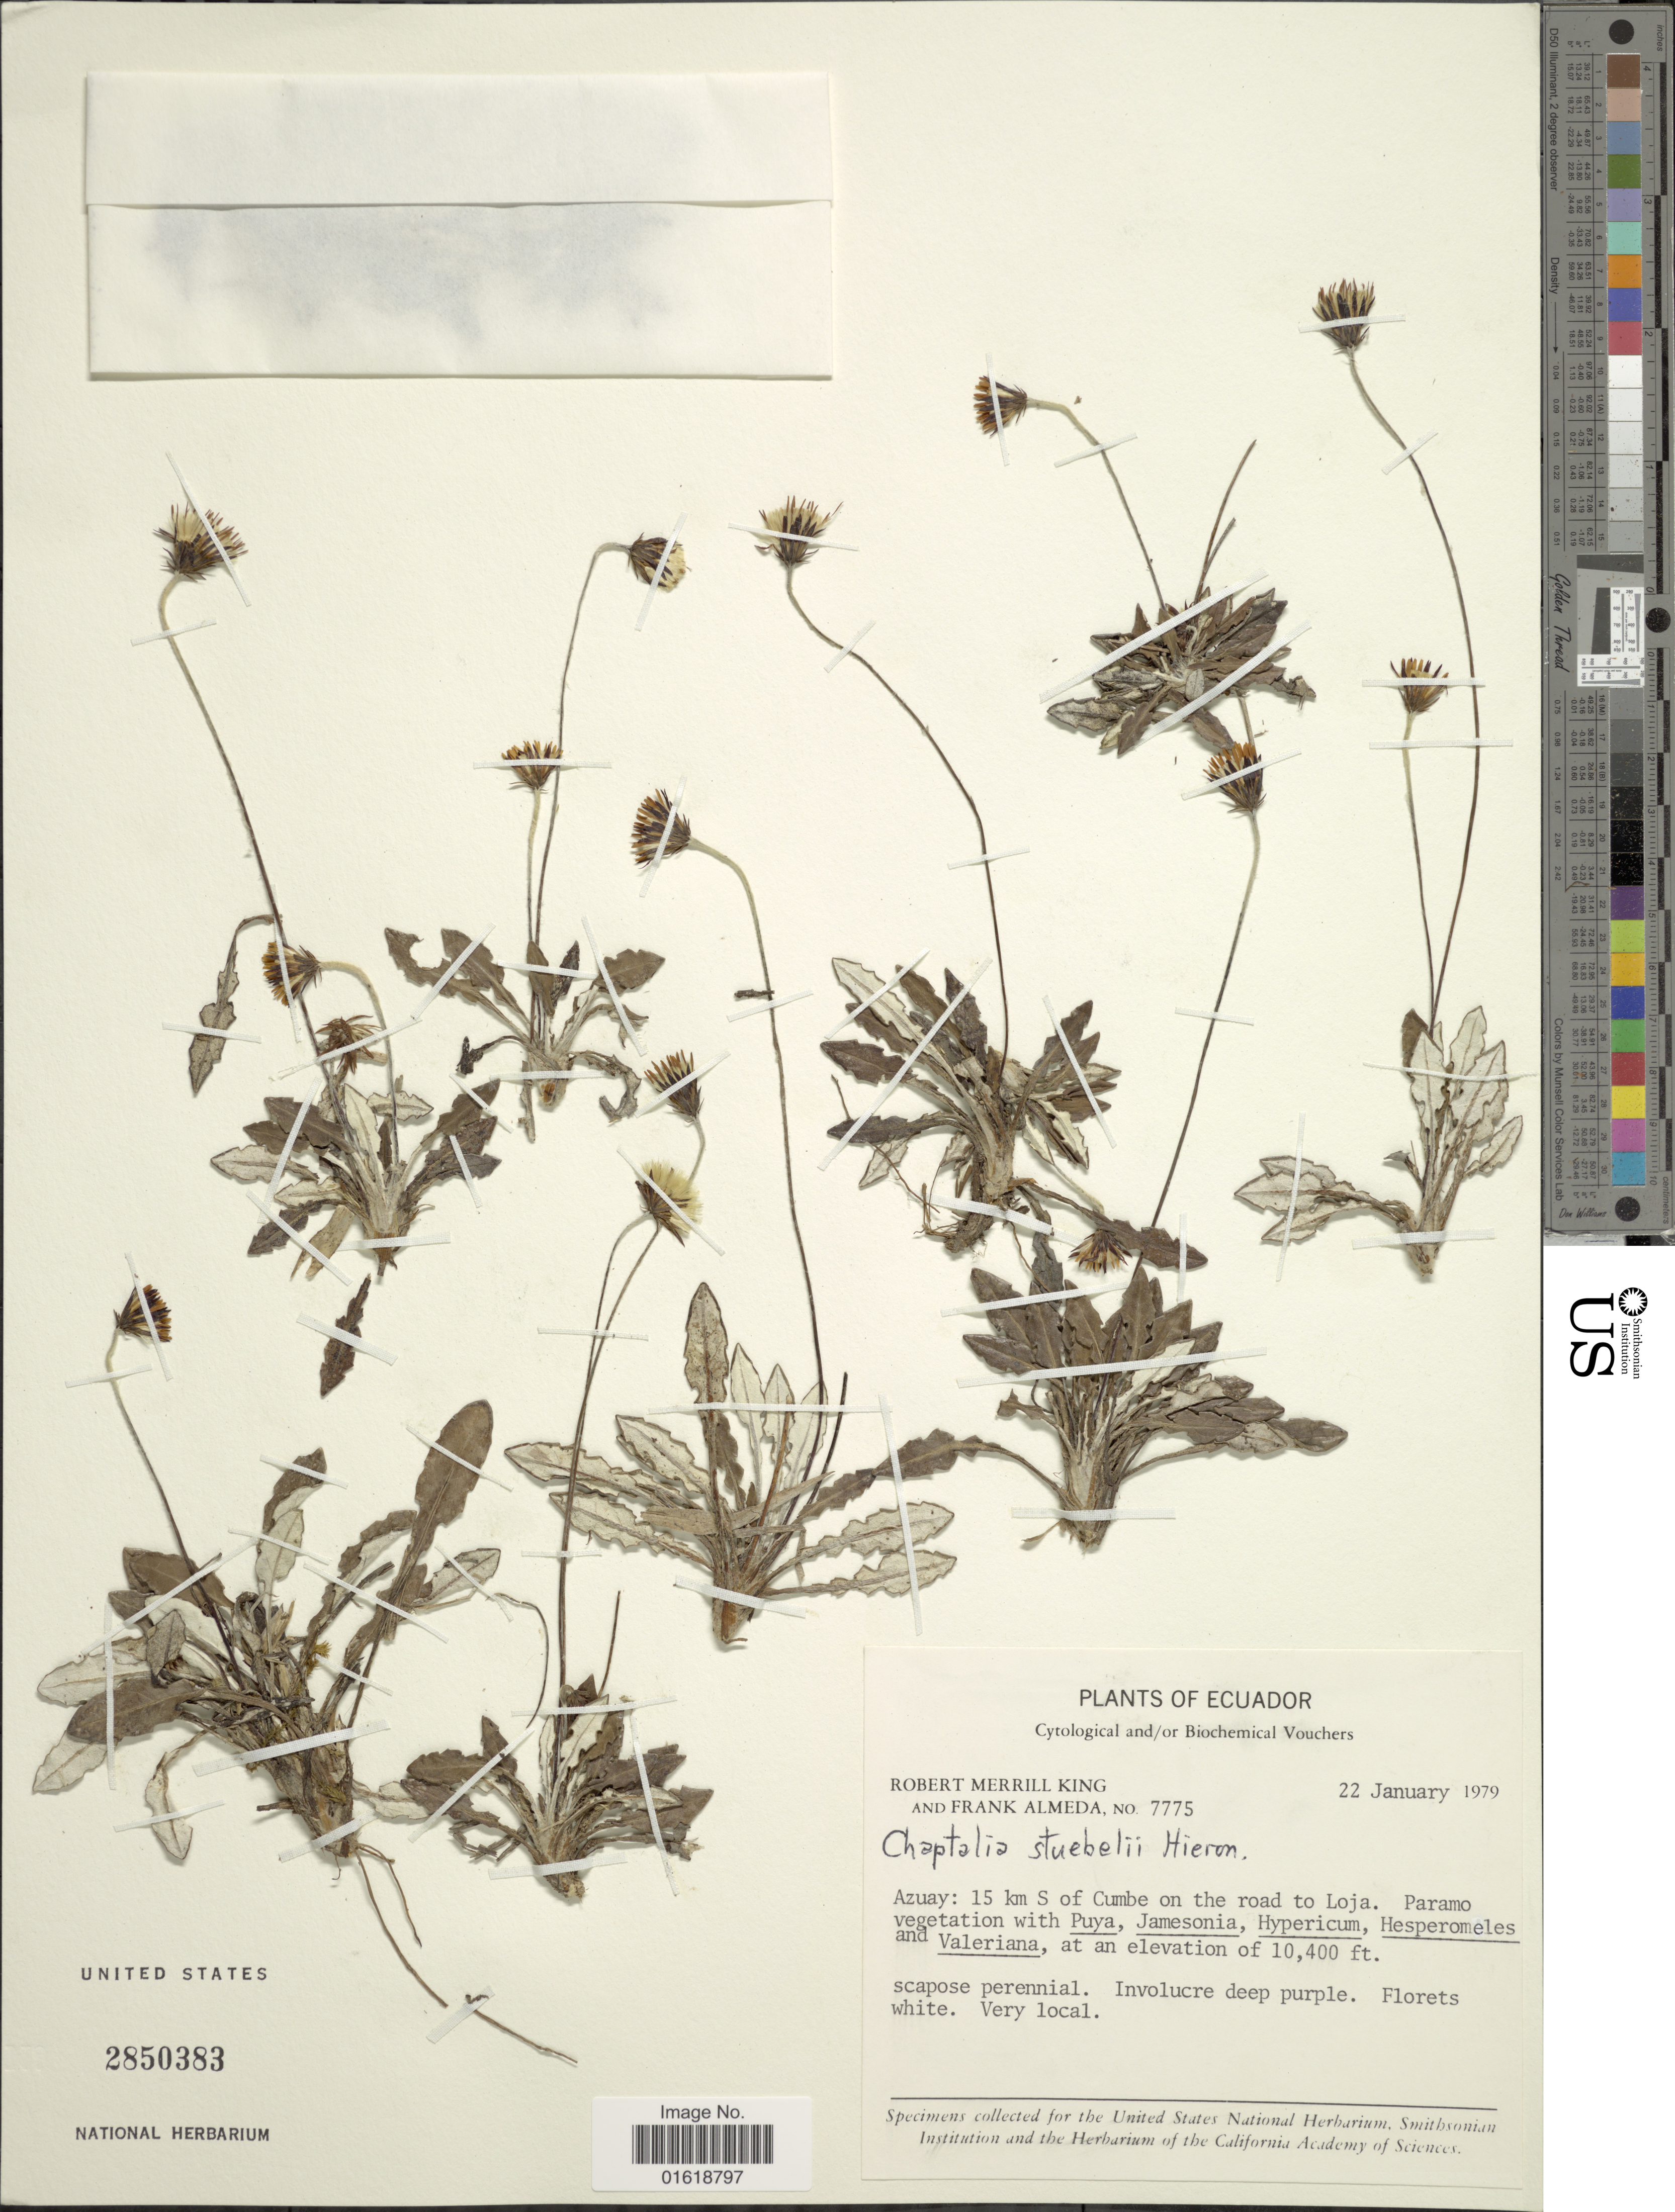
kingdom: Plantae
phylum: Tracheophyta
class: Magnoliopsida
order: Asterales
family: Asteraceae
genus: Chaptalia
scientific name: Chaptalia stuebelii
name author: Hieron.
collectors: R. M. King & F. Almeda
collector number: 7775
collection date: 1979-01-22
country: Ecuador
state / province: Azuay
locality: Azuay: 15 km S of Cumbe on the road to Loja.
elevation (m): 3170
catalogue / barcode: US 2850383